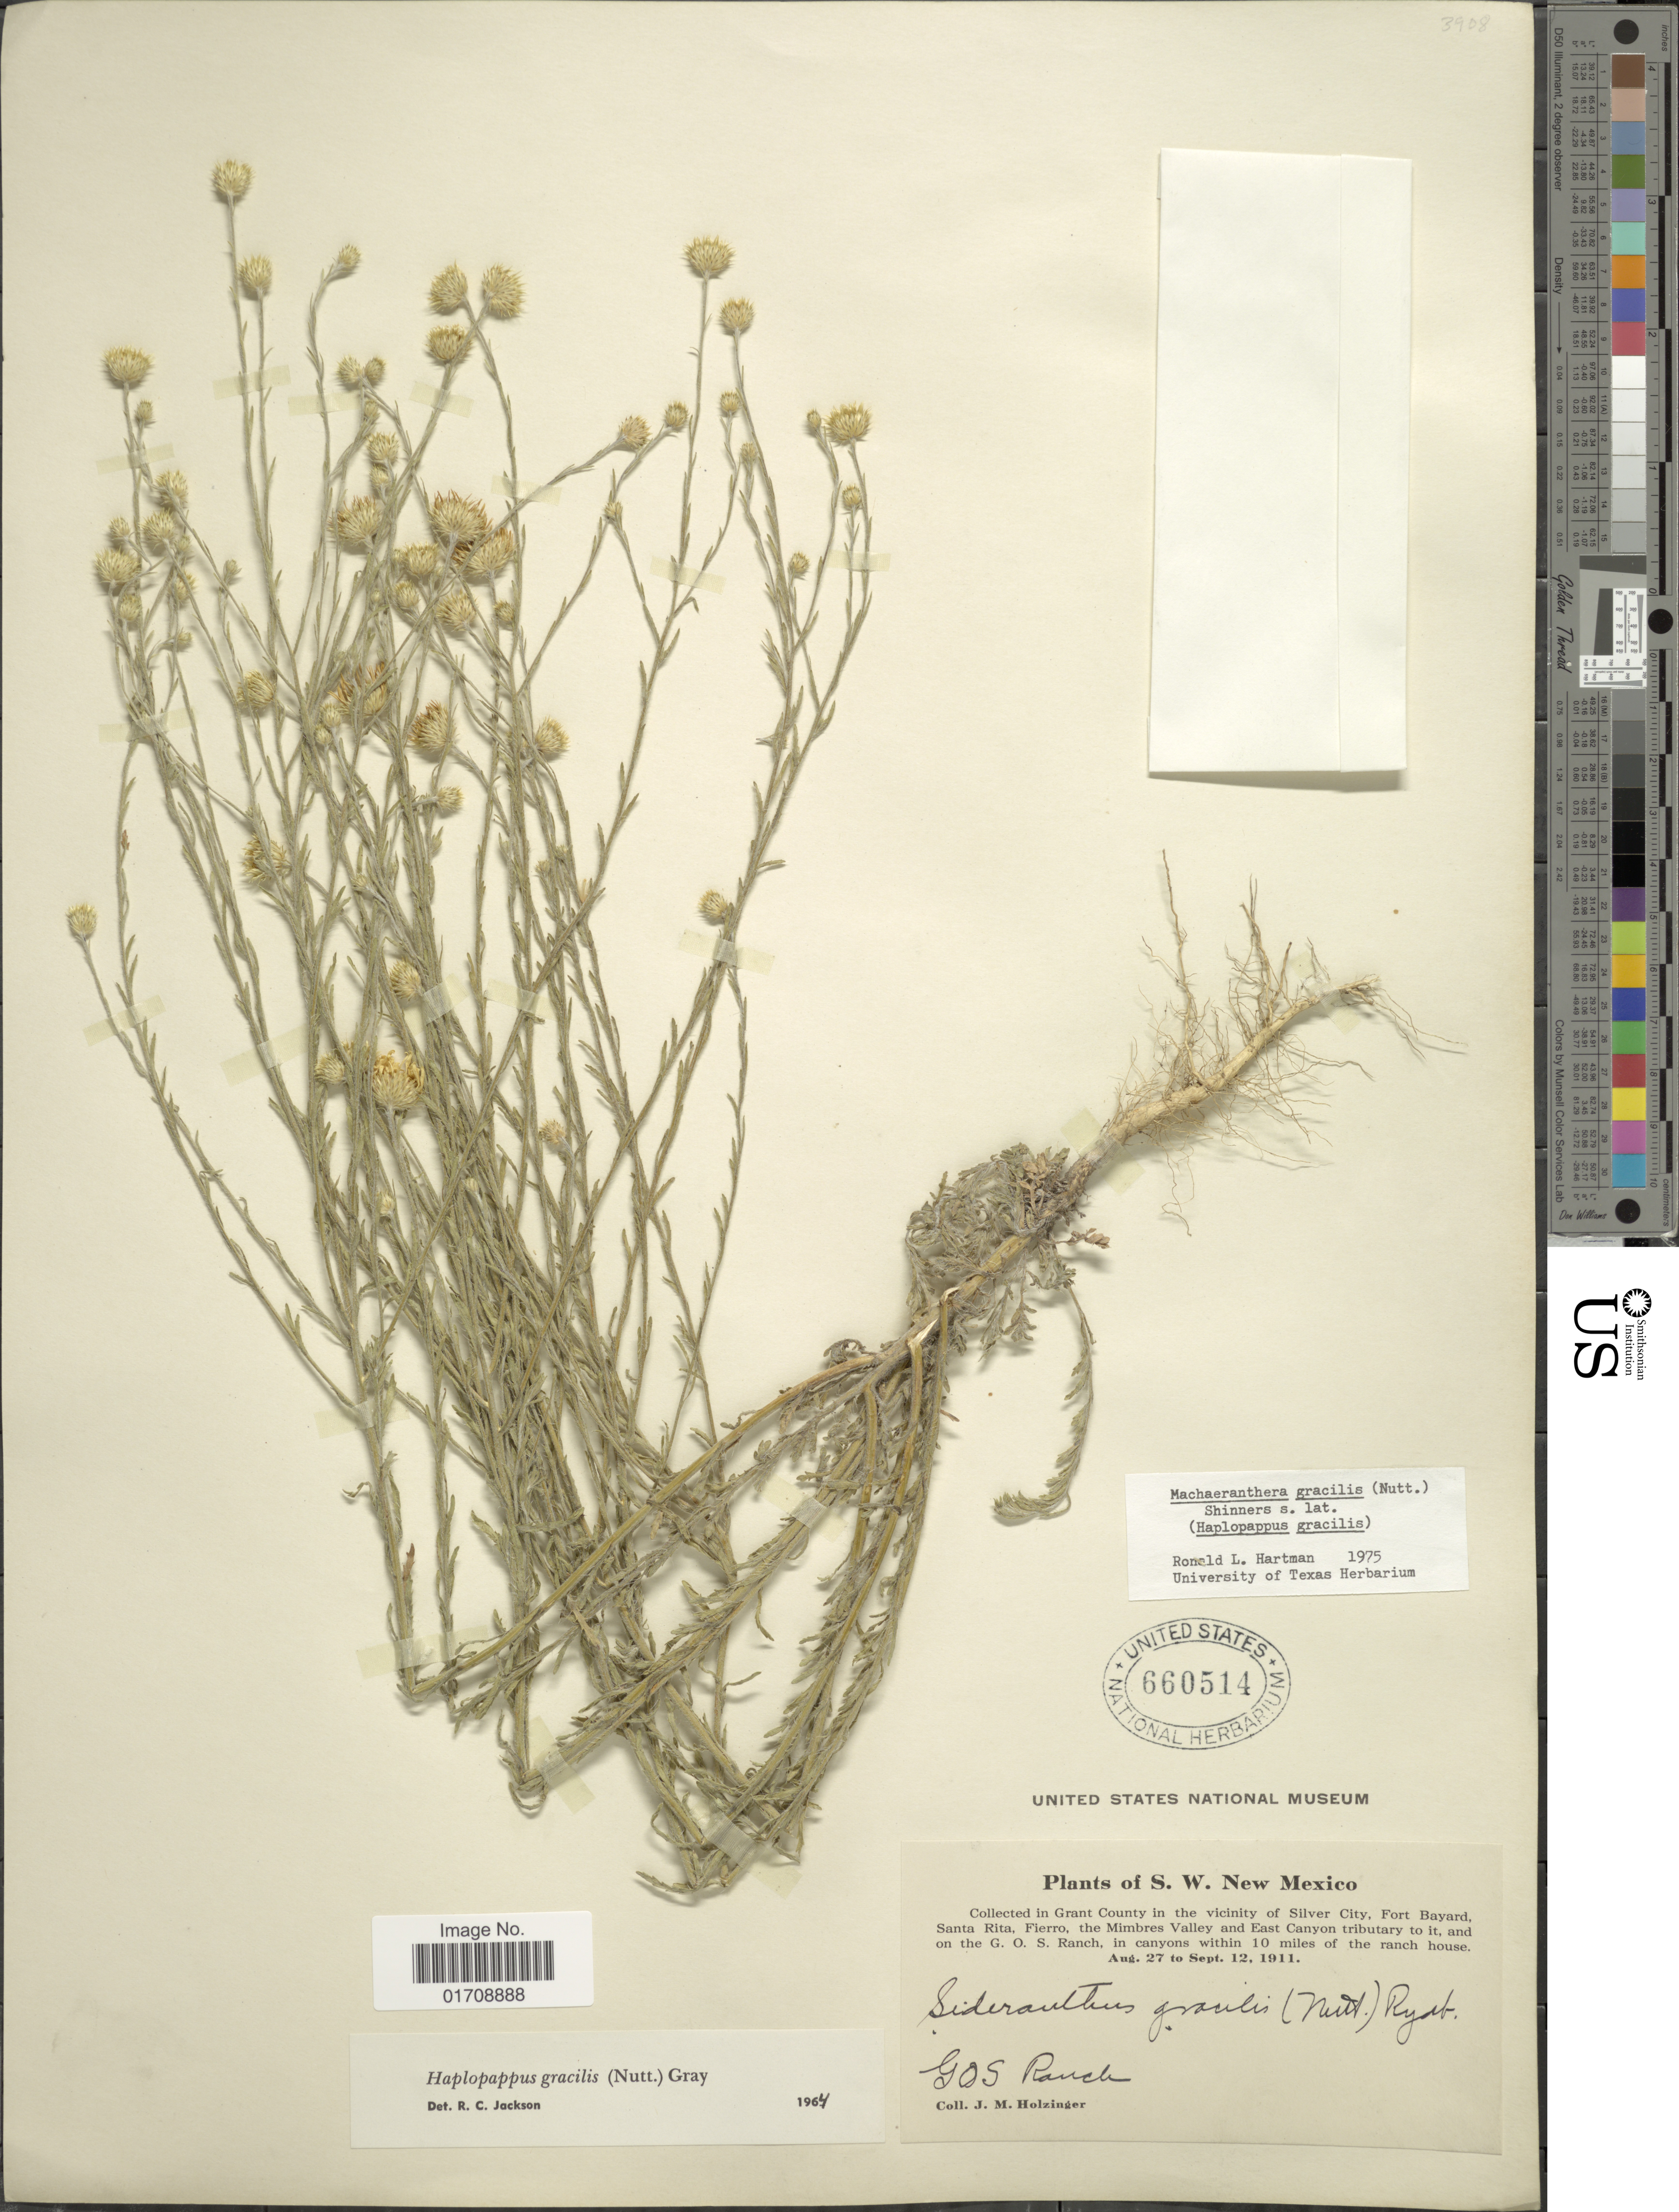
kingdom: Plantae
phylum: Tracheophyta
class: Magnoliopsida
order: Asterales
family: Asteraceae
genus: Machaeranthera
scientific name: Machaeranthera gracilis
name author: (Nutt.) Shinners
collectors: J. M. Holzinger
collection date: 1911-08-27/1911-09-12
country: United States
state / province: New Mexico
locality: S. W. New Mexico, Grant County in the vicinity of Silver City, Fort Bayard, Santa Rita, Fierro, the Mimbres Valley and East Canyon tributary to it, and on the G. O. S. Ranch, G. O. S. Ranch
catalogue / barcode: US 660514